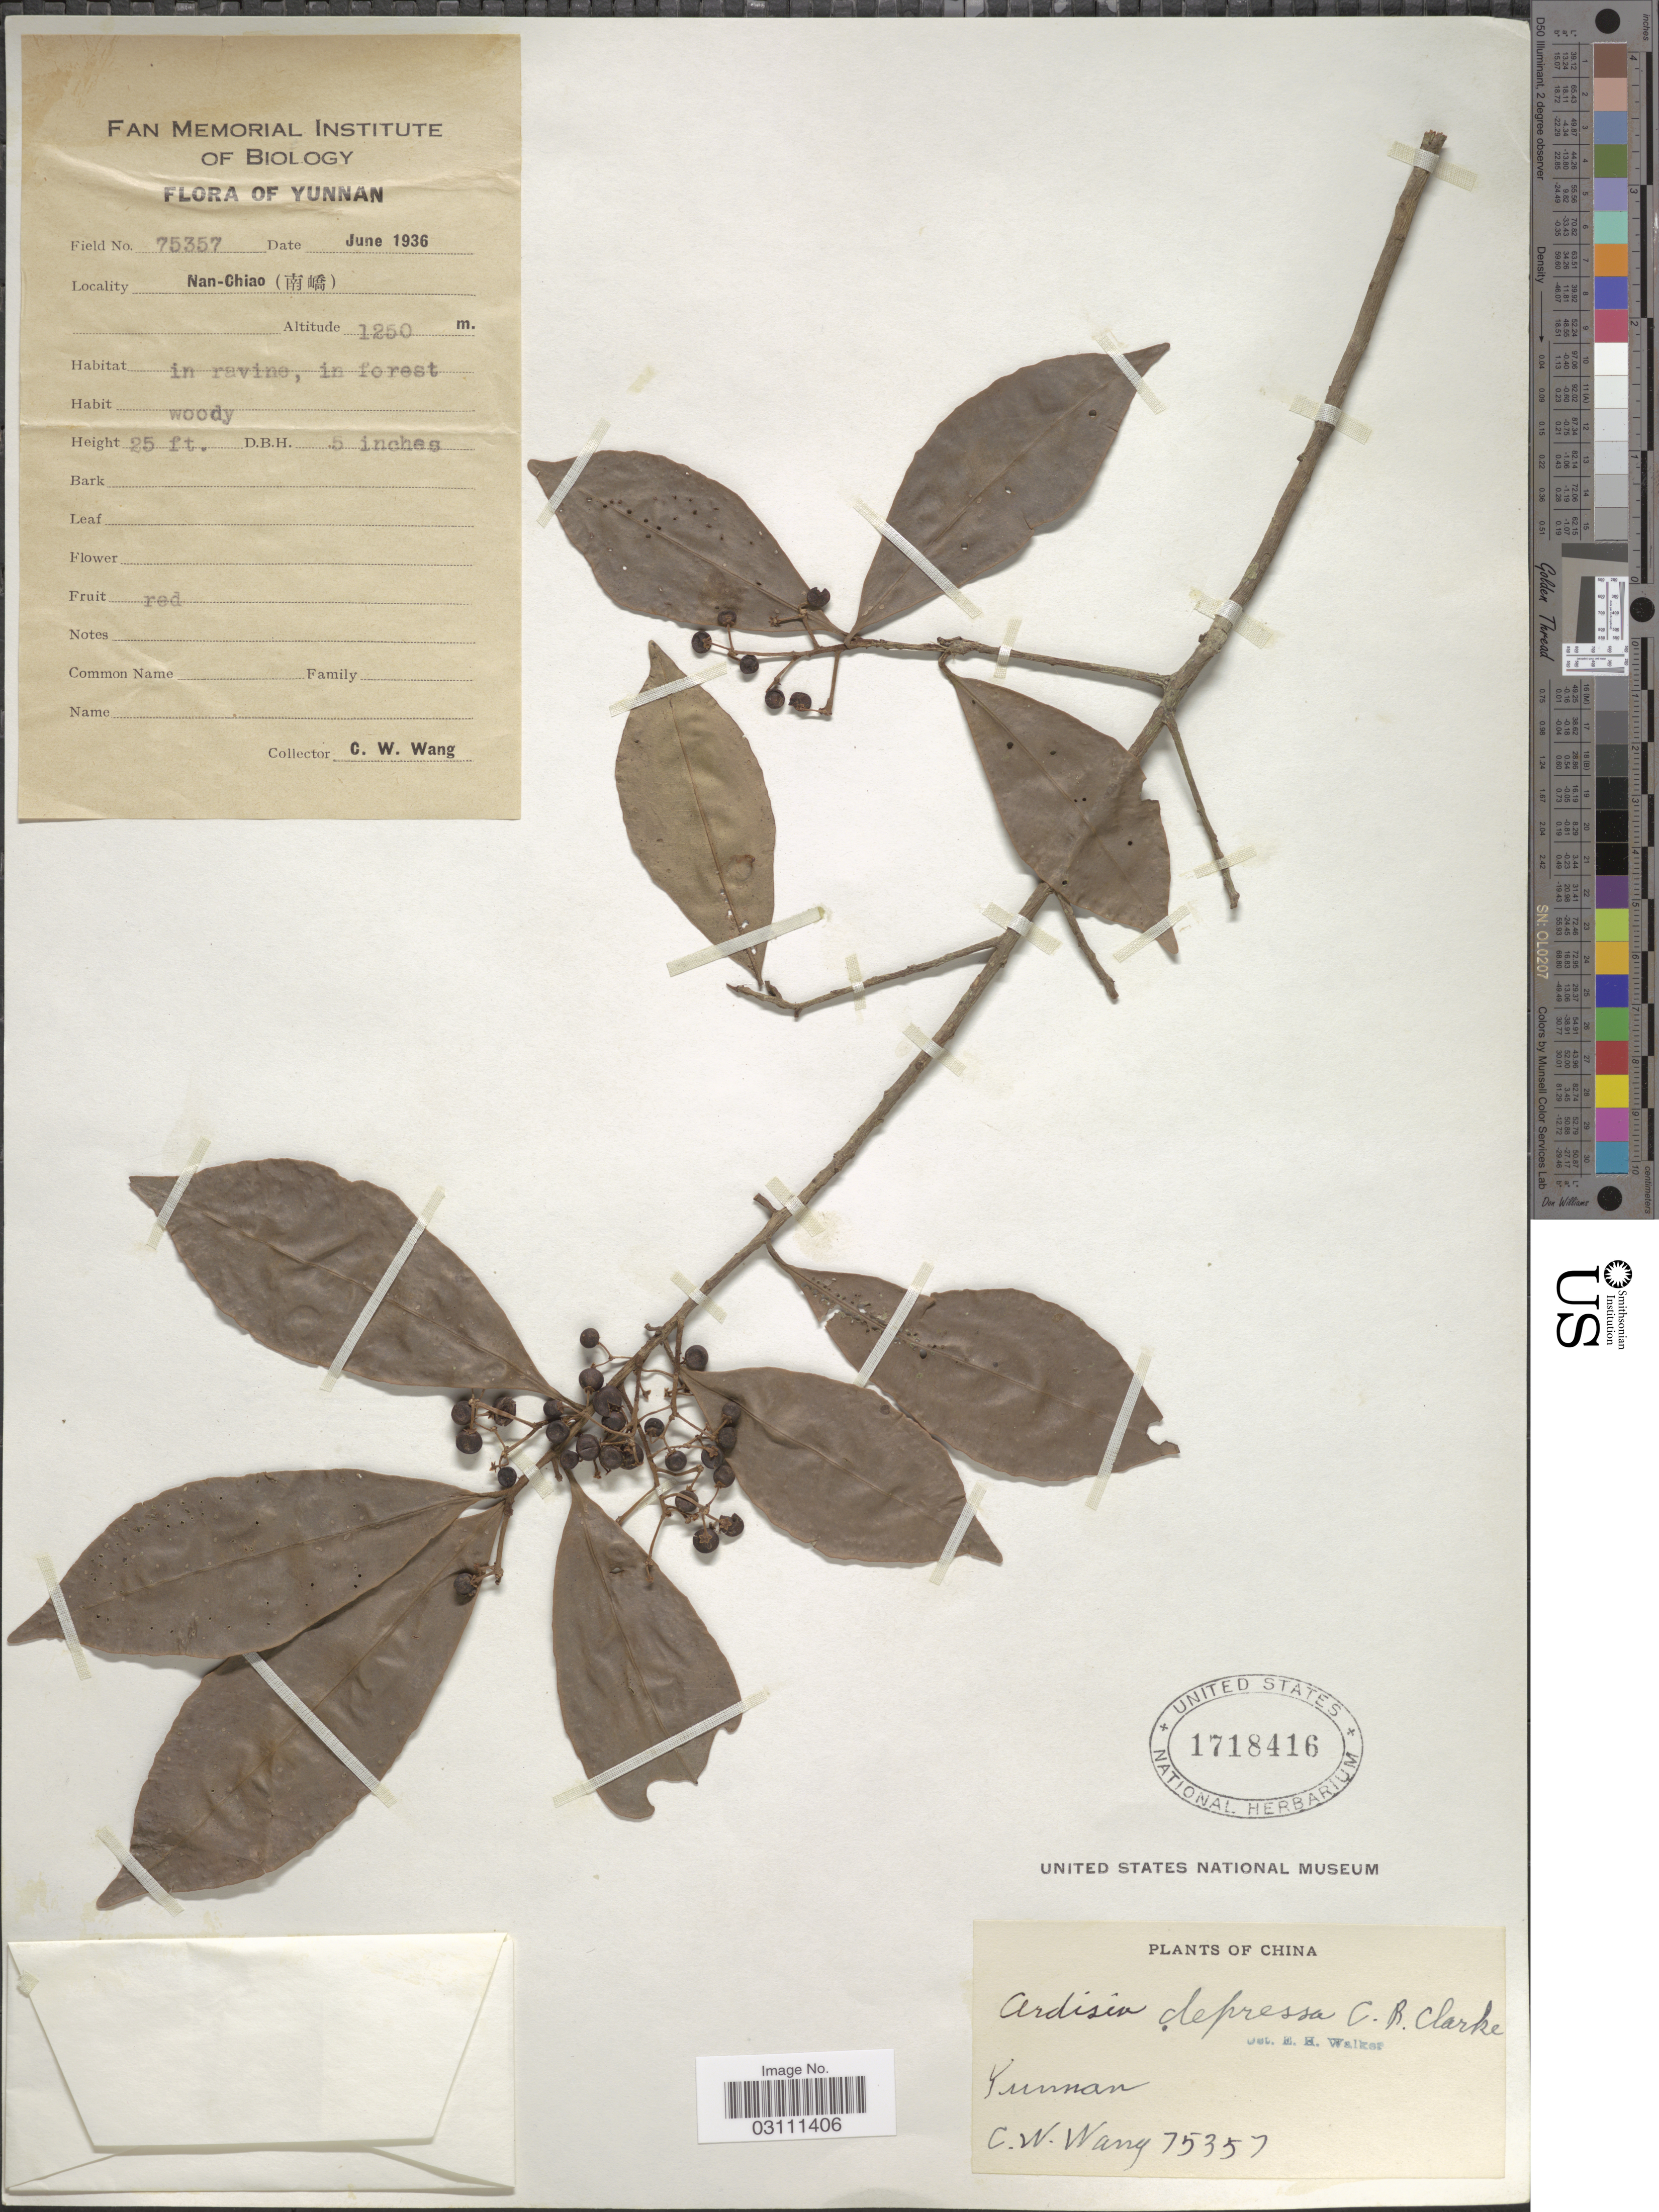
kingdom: Plantae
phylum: Tracheophyta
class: Magnoliopsida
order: Ericales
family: Primulaceae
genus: Ardisia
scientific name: Ardisia depressa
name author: C.B. Clarke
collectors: C. W. Wang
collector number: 75357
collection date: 1936-06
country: China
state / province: Yunnan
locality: Nan-Chiao.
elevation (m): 1250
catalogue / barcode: US 1718416